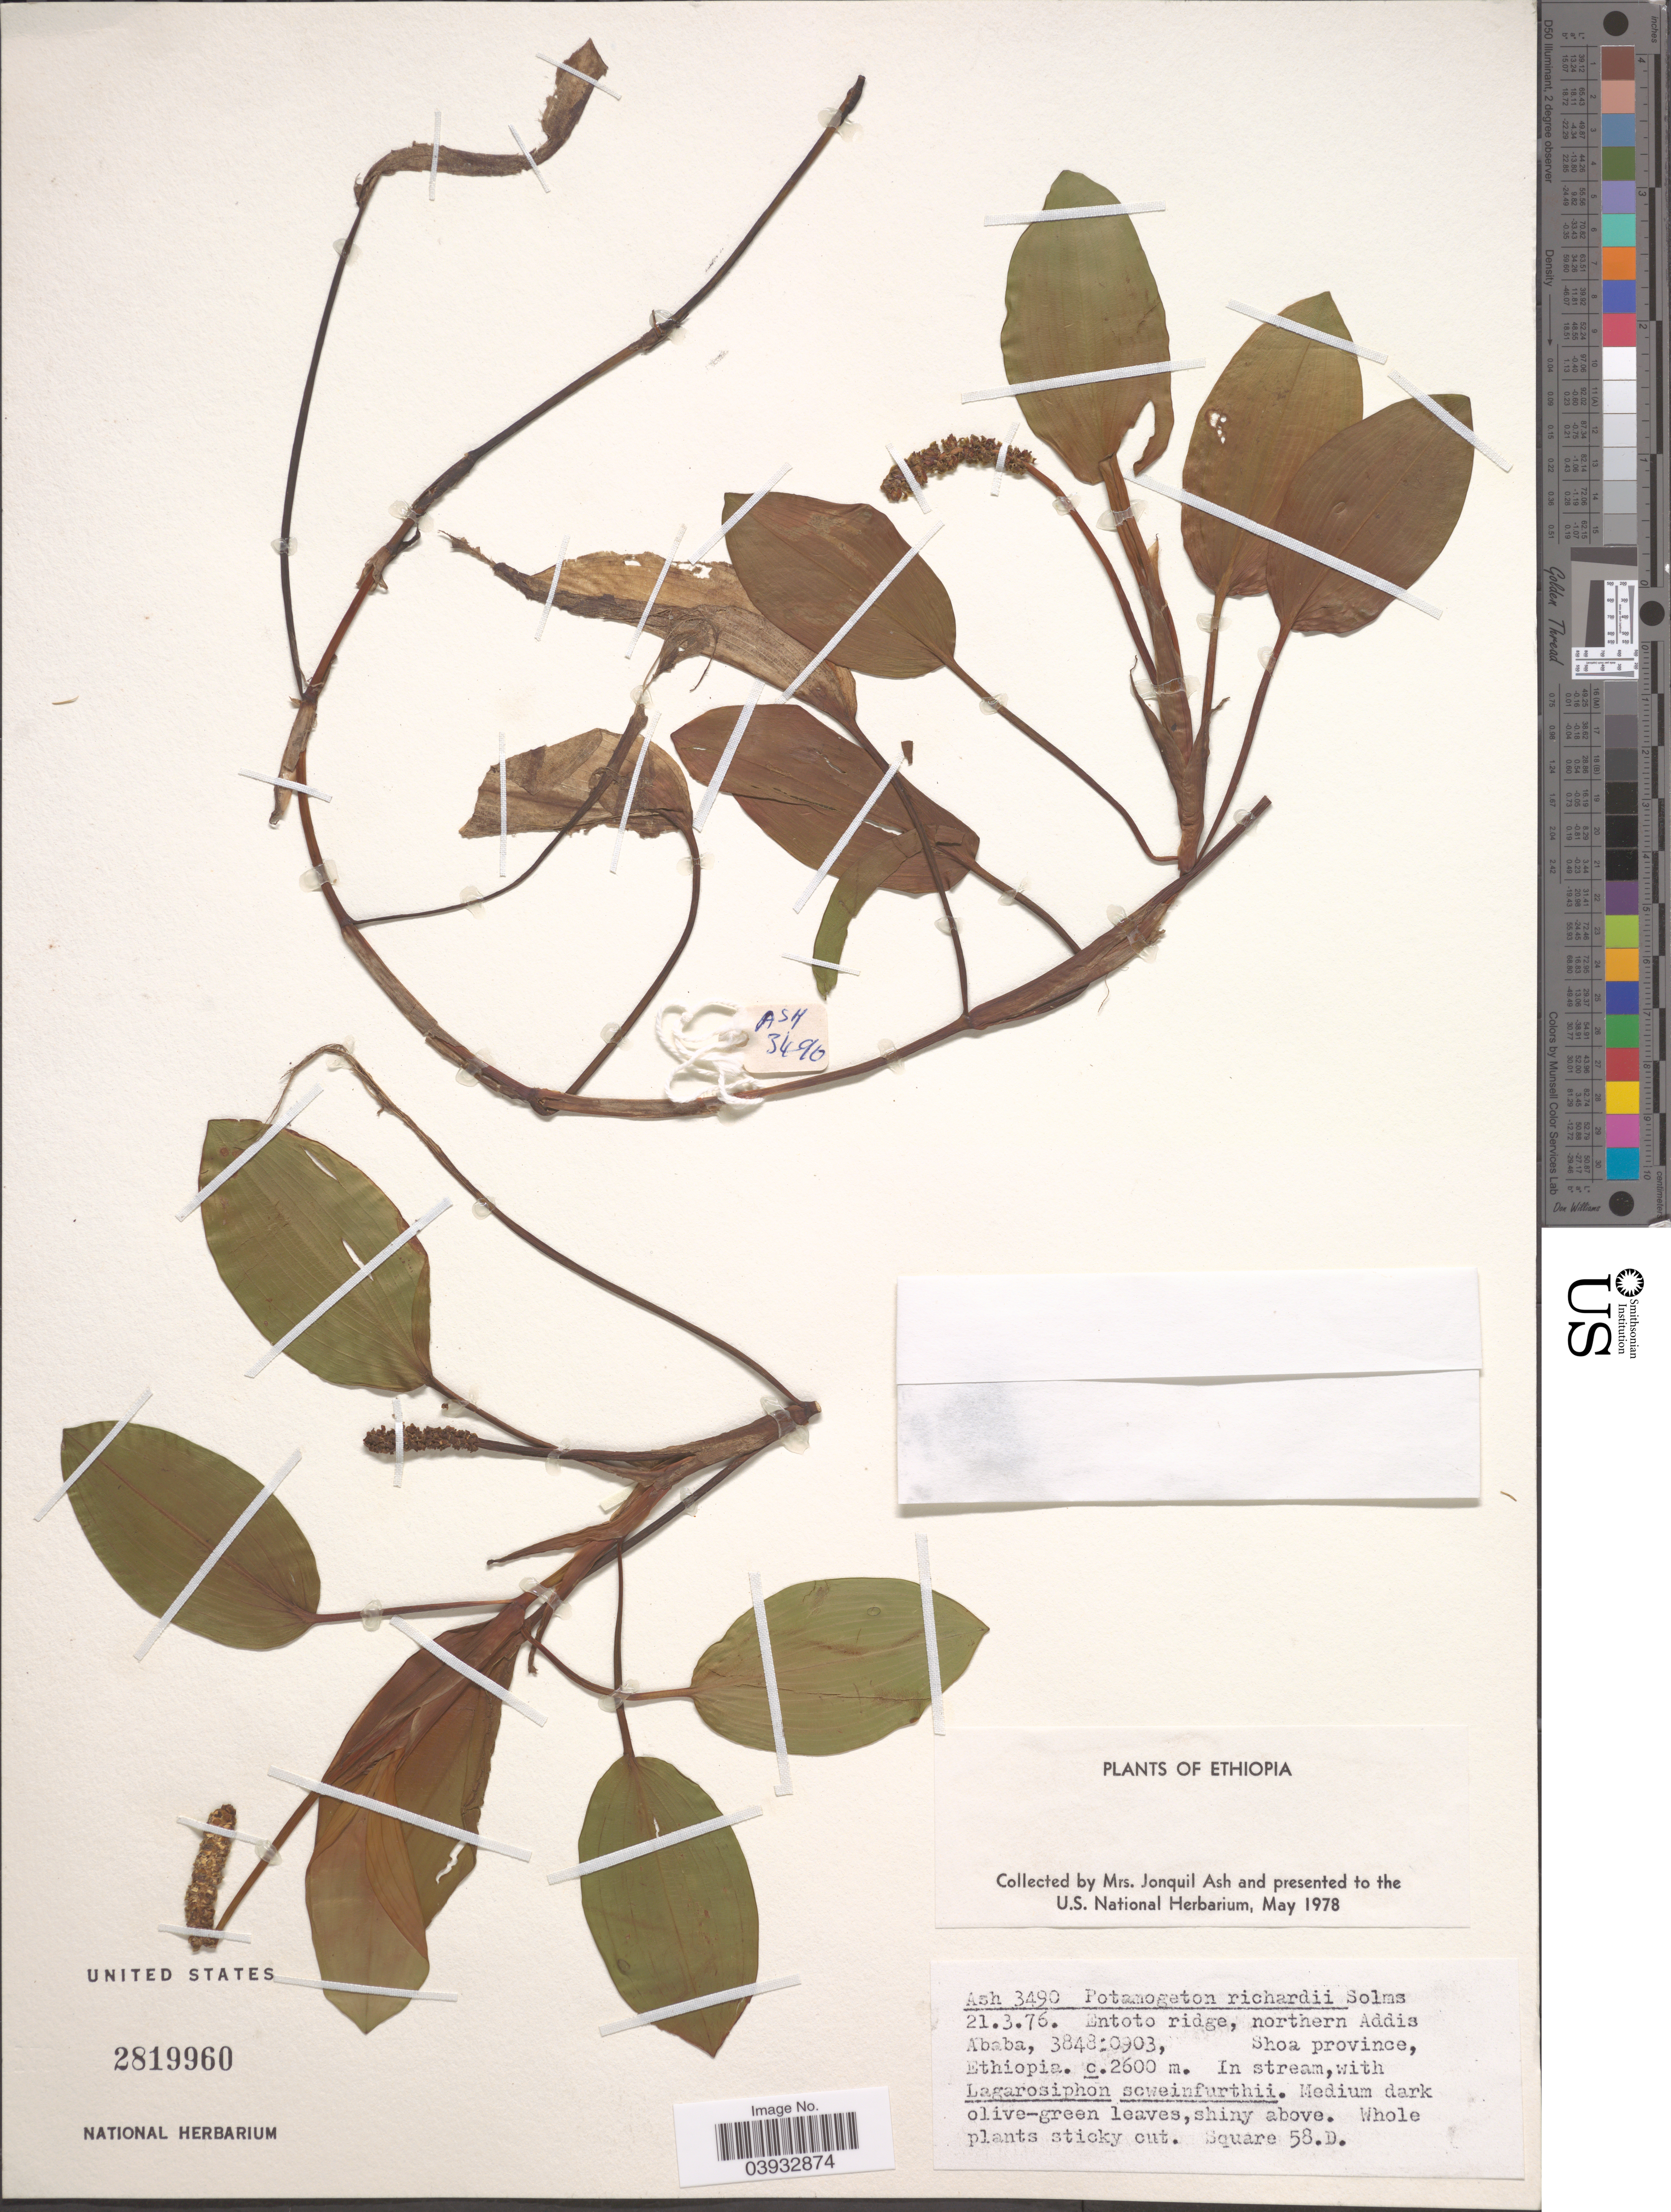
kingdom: Plantae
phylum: Tracheophyta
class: Liliopsida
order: Alismatales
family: Potamogetonaceae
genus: Potamogeton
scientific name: Potamogeton richardii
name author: Solms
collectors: J. Ash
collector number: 3490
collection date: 1976-03-21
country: Ethiopia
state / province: Addis Ababa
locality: Entoto ridge, northern Addis Ababa, 3848:0903, Shoa province. 2819960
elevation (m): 2600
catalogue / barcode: US 2819960